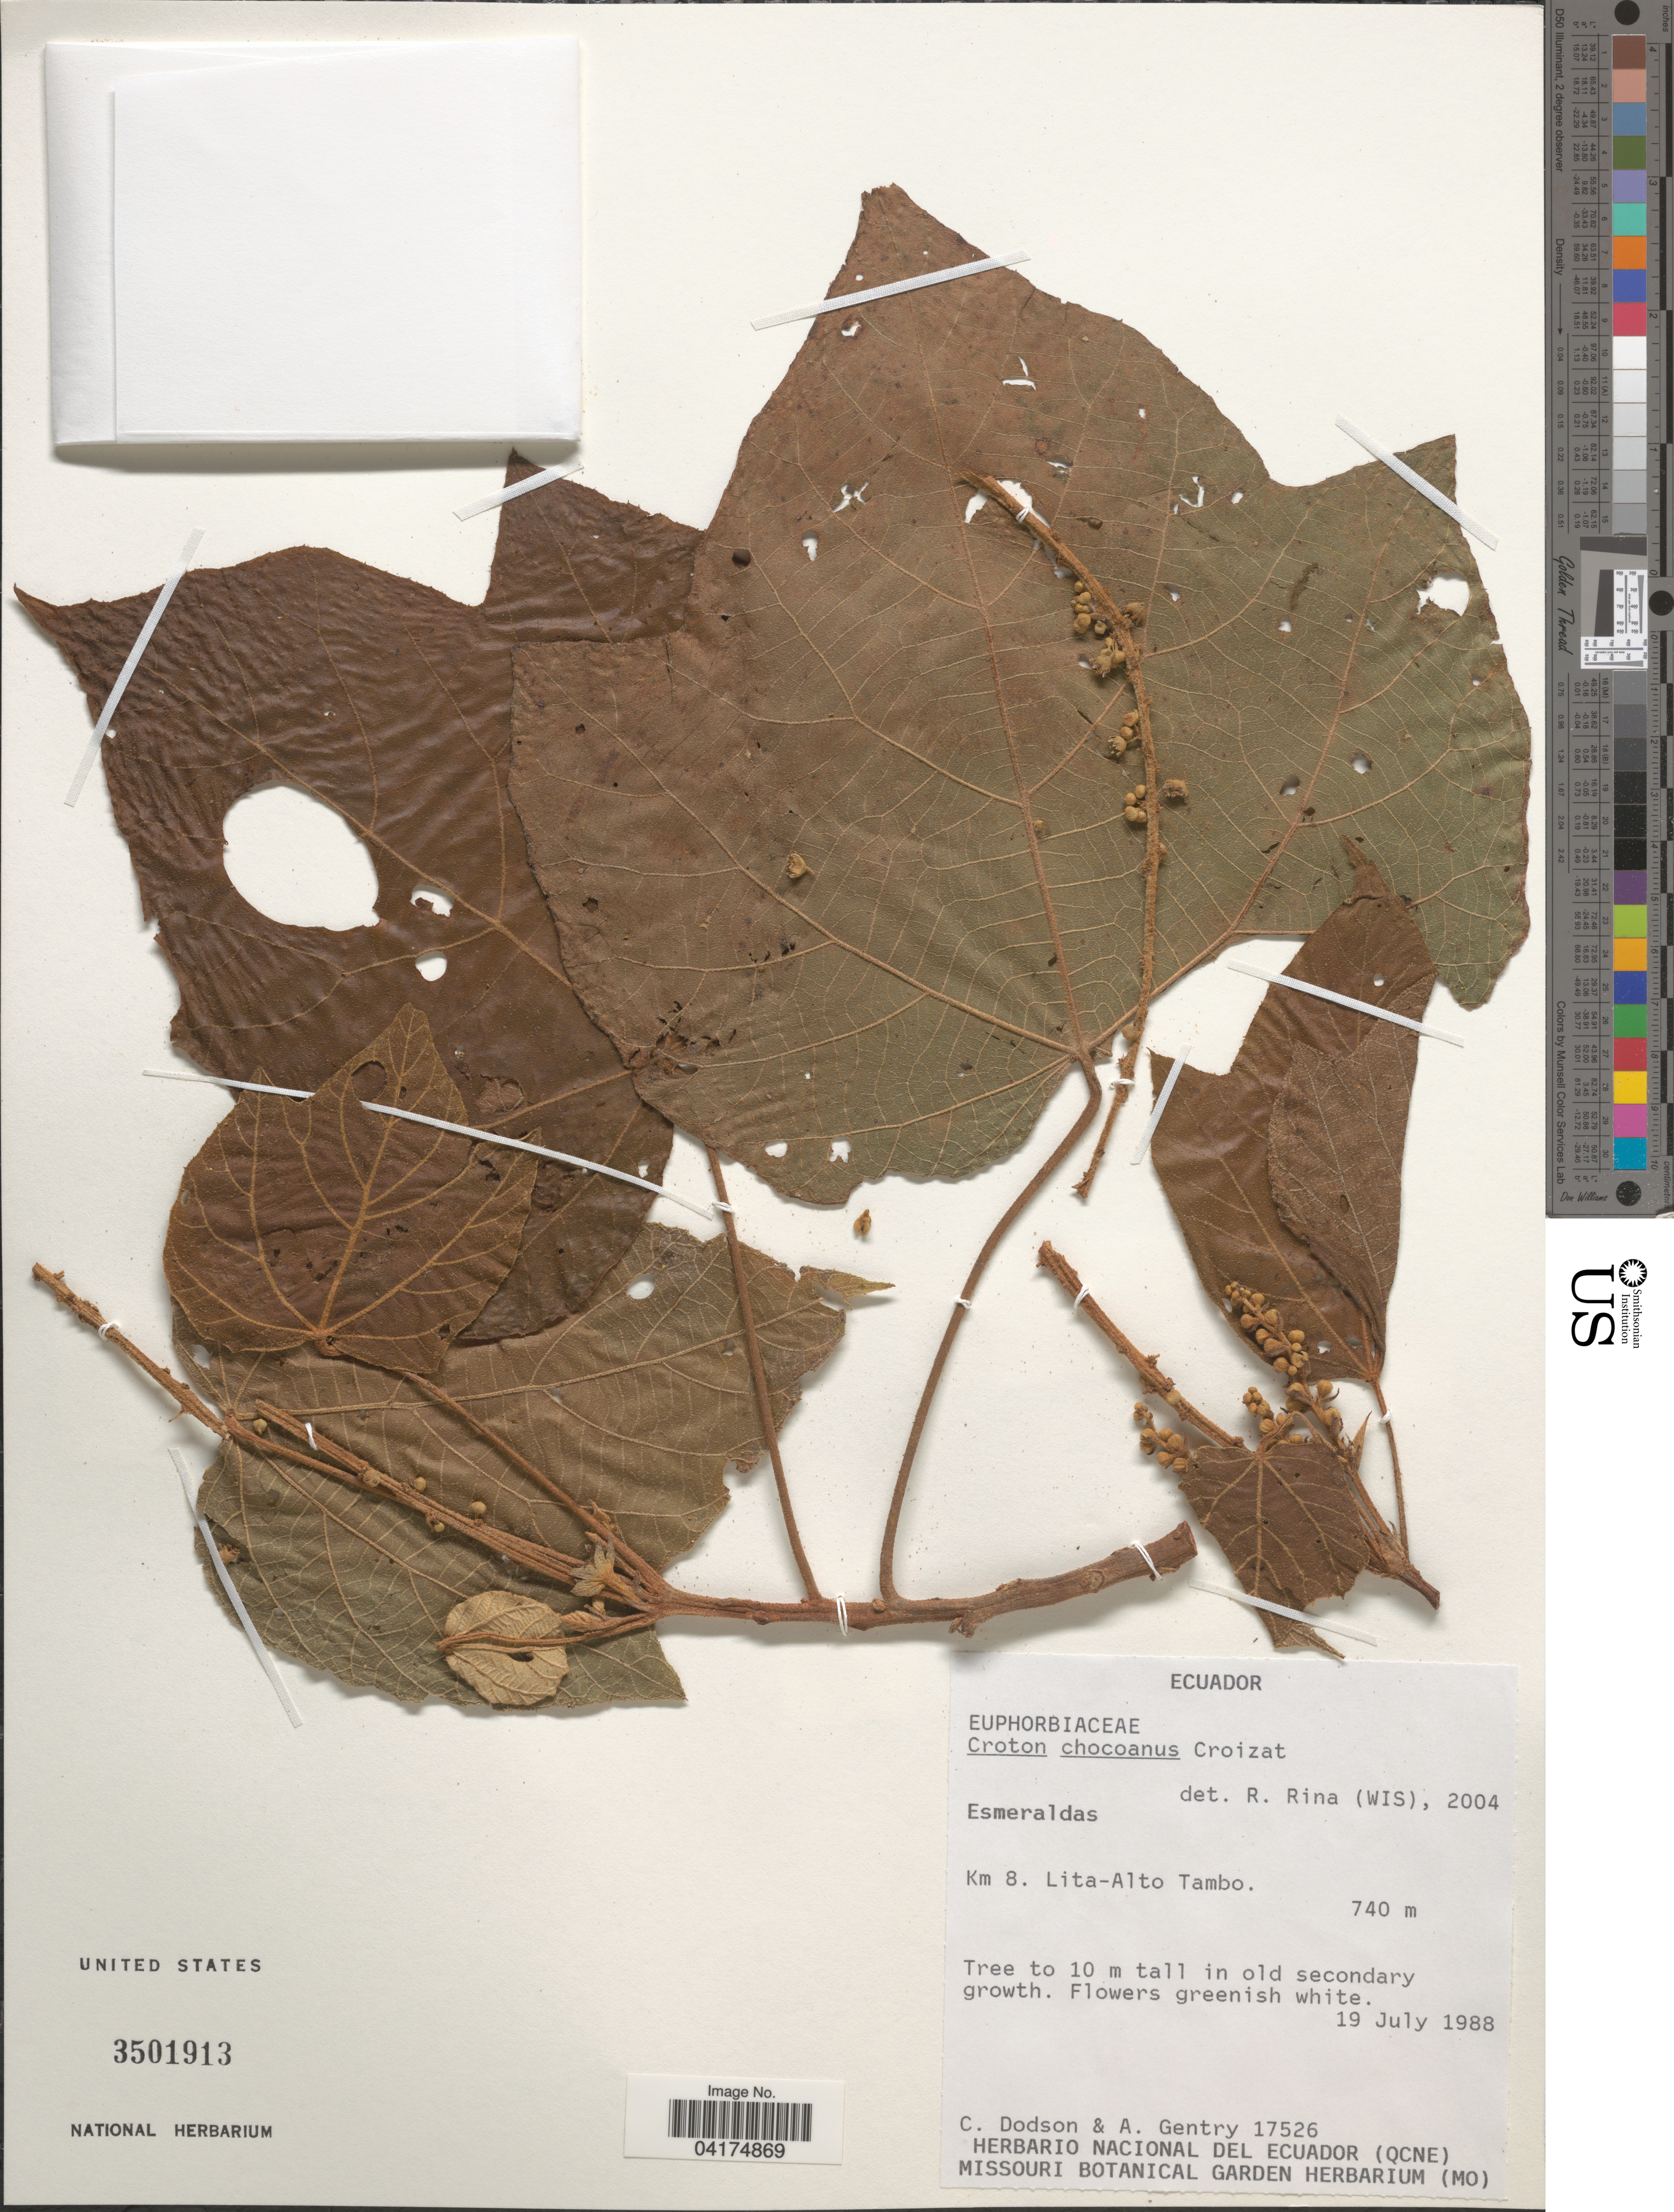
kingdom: Plantae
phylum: Tracheophyta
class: Magnoliopsida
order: Malpighiales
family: Euphorbiaceae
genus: Croton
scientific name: Croton chocoanus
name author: Croizat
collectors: C. Dodson & A. H. Gentry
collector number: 17526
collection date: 1988-07-19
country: Ecuador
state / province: Esmeraldas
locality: Km 8. Lita-Alto Tambo.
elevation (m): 740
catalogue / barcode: US 3501913